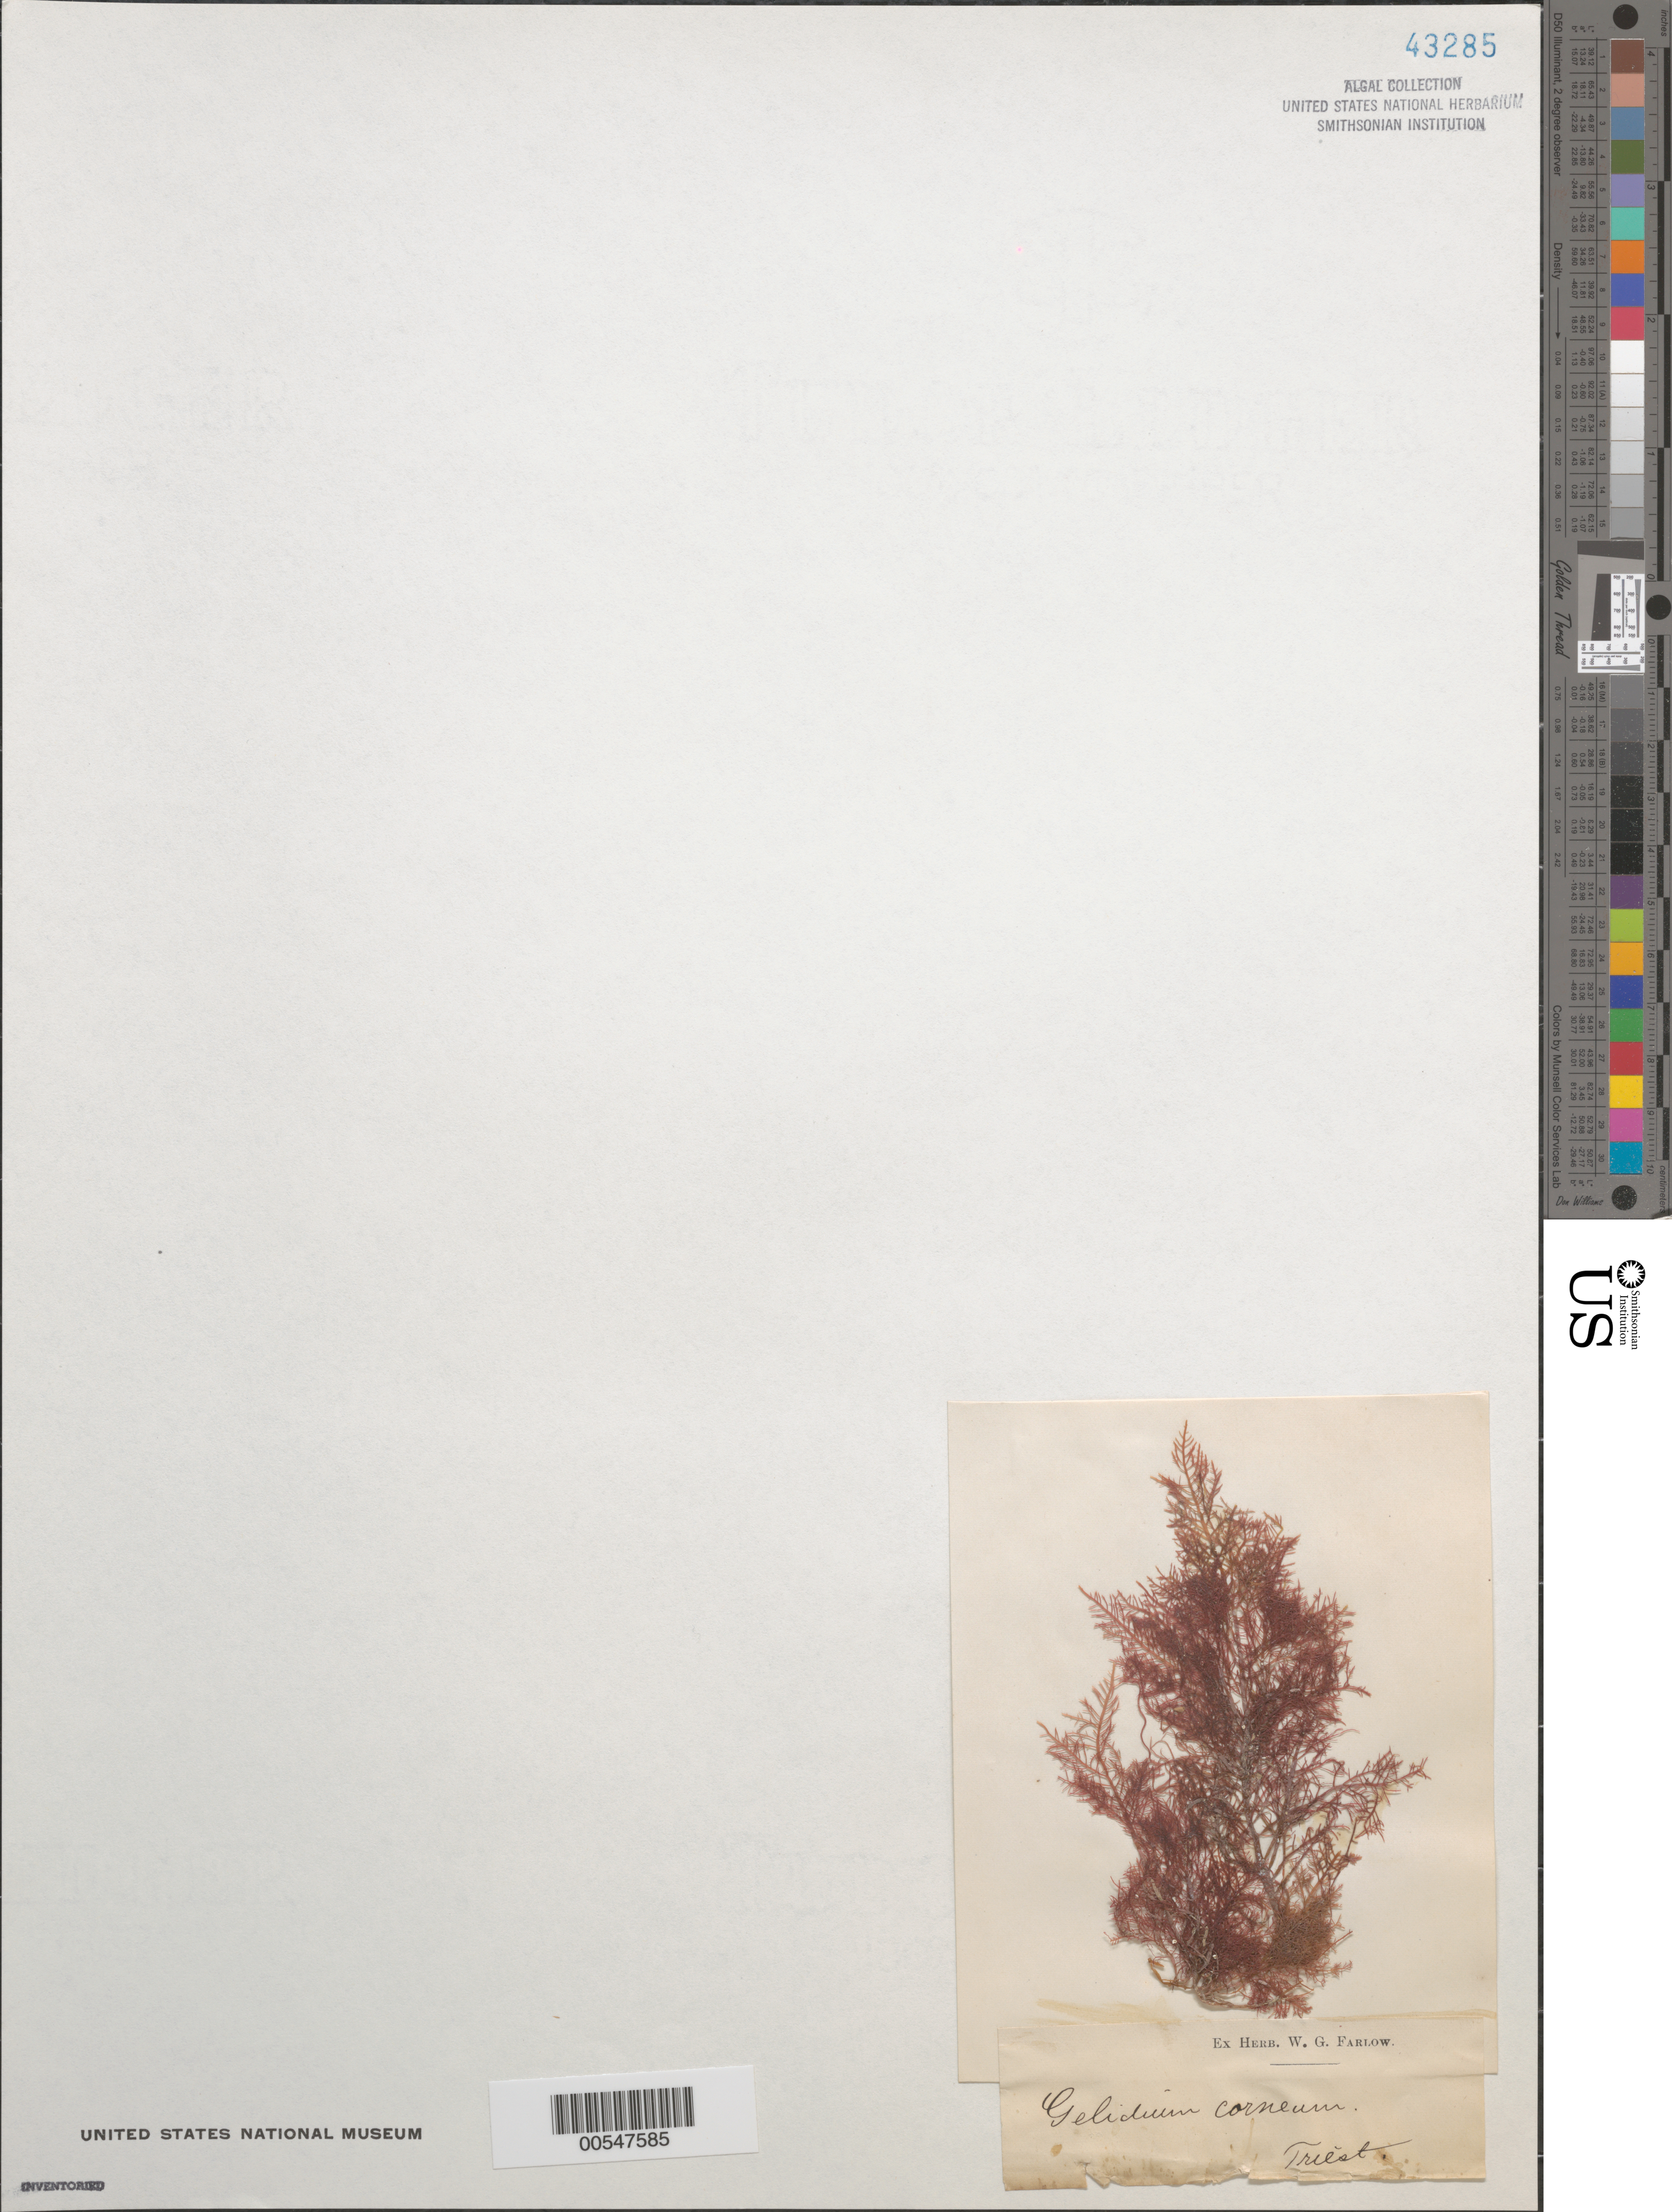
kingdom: Plantae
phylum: Rhodophyta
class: Florideophyceae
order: Gelidiales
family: Gelidiaceae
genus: Gelidium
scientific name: Gelidium corneum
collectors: W. Farlow (Herbarium)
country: Italy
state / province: Friuli-venezia Giulia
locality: Trieste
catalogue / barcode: US 43285